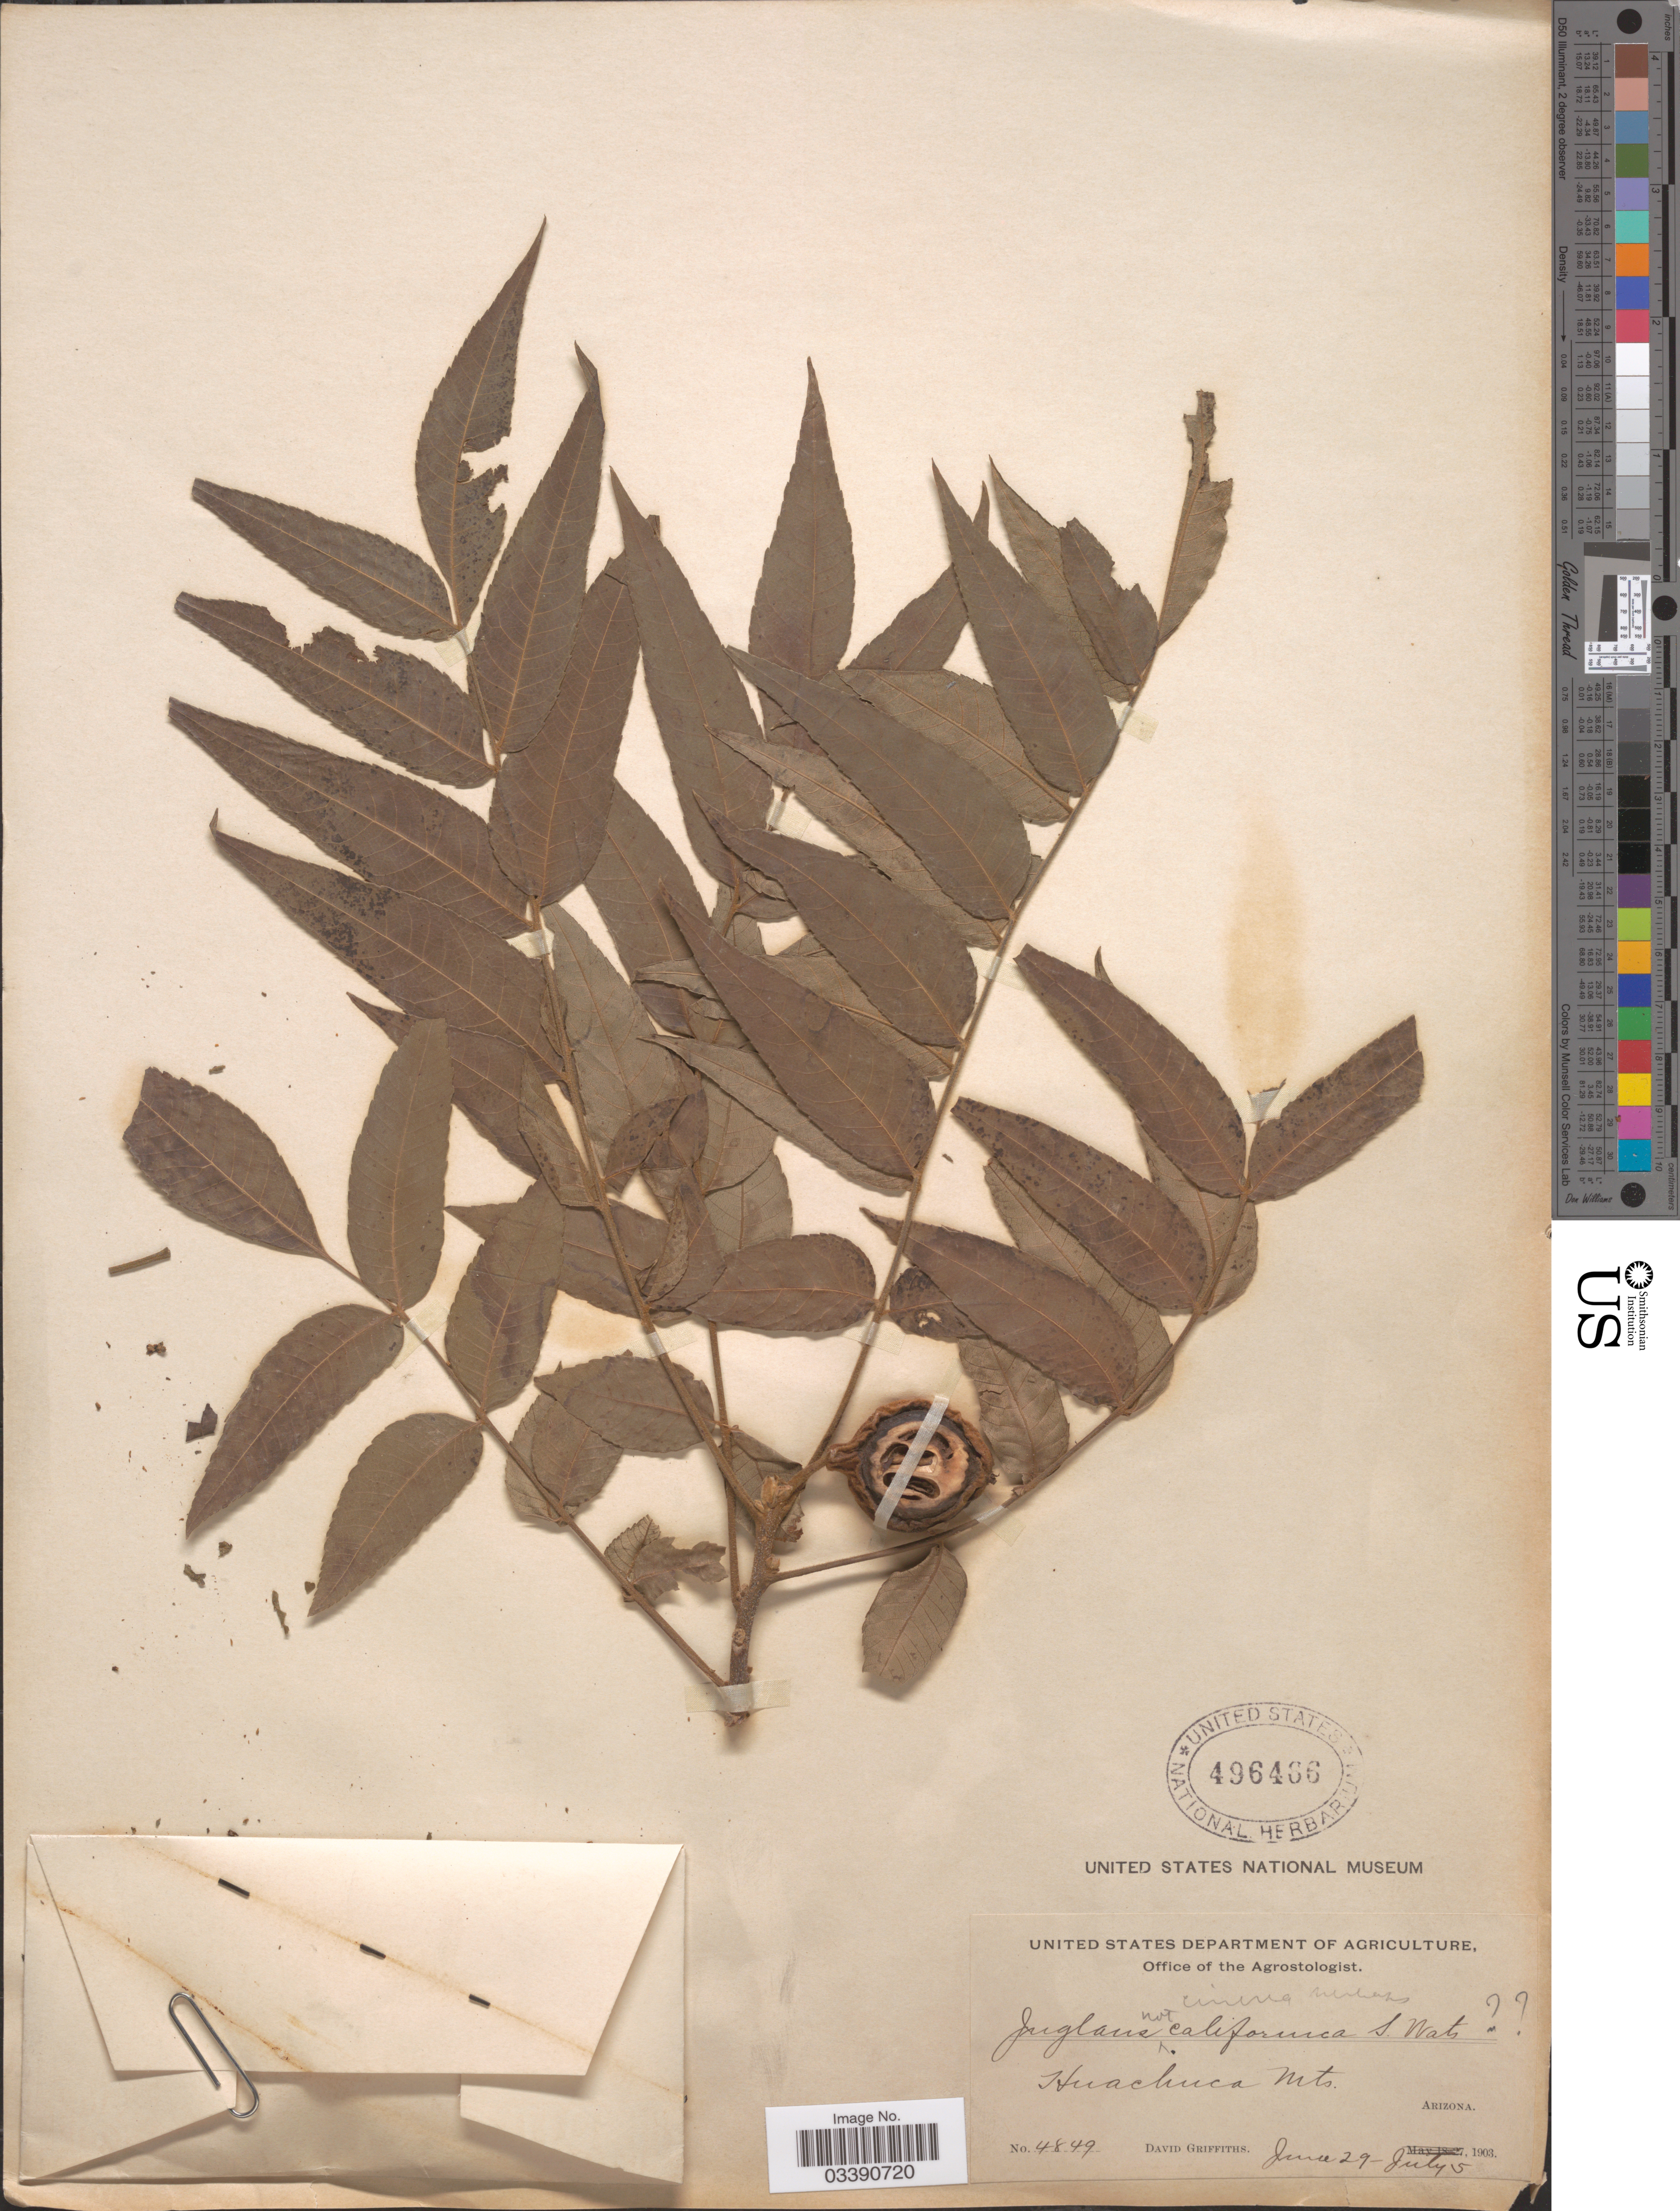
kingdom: Plantae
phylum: Tracheophyta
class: Magnoliopsida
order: Fagales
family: Juglandaceae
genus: Juglans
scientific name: Juglans microcarpa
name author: Berland. in Berland. & Chovell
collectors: D. Griffiths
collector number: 4849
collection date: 1903-06-29/1903-07-05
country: United States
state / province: Arizona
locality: Huachuca Mts.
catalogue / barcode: US 496466